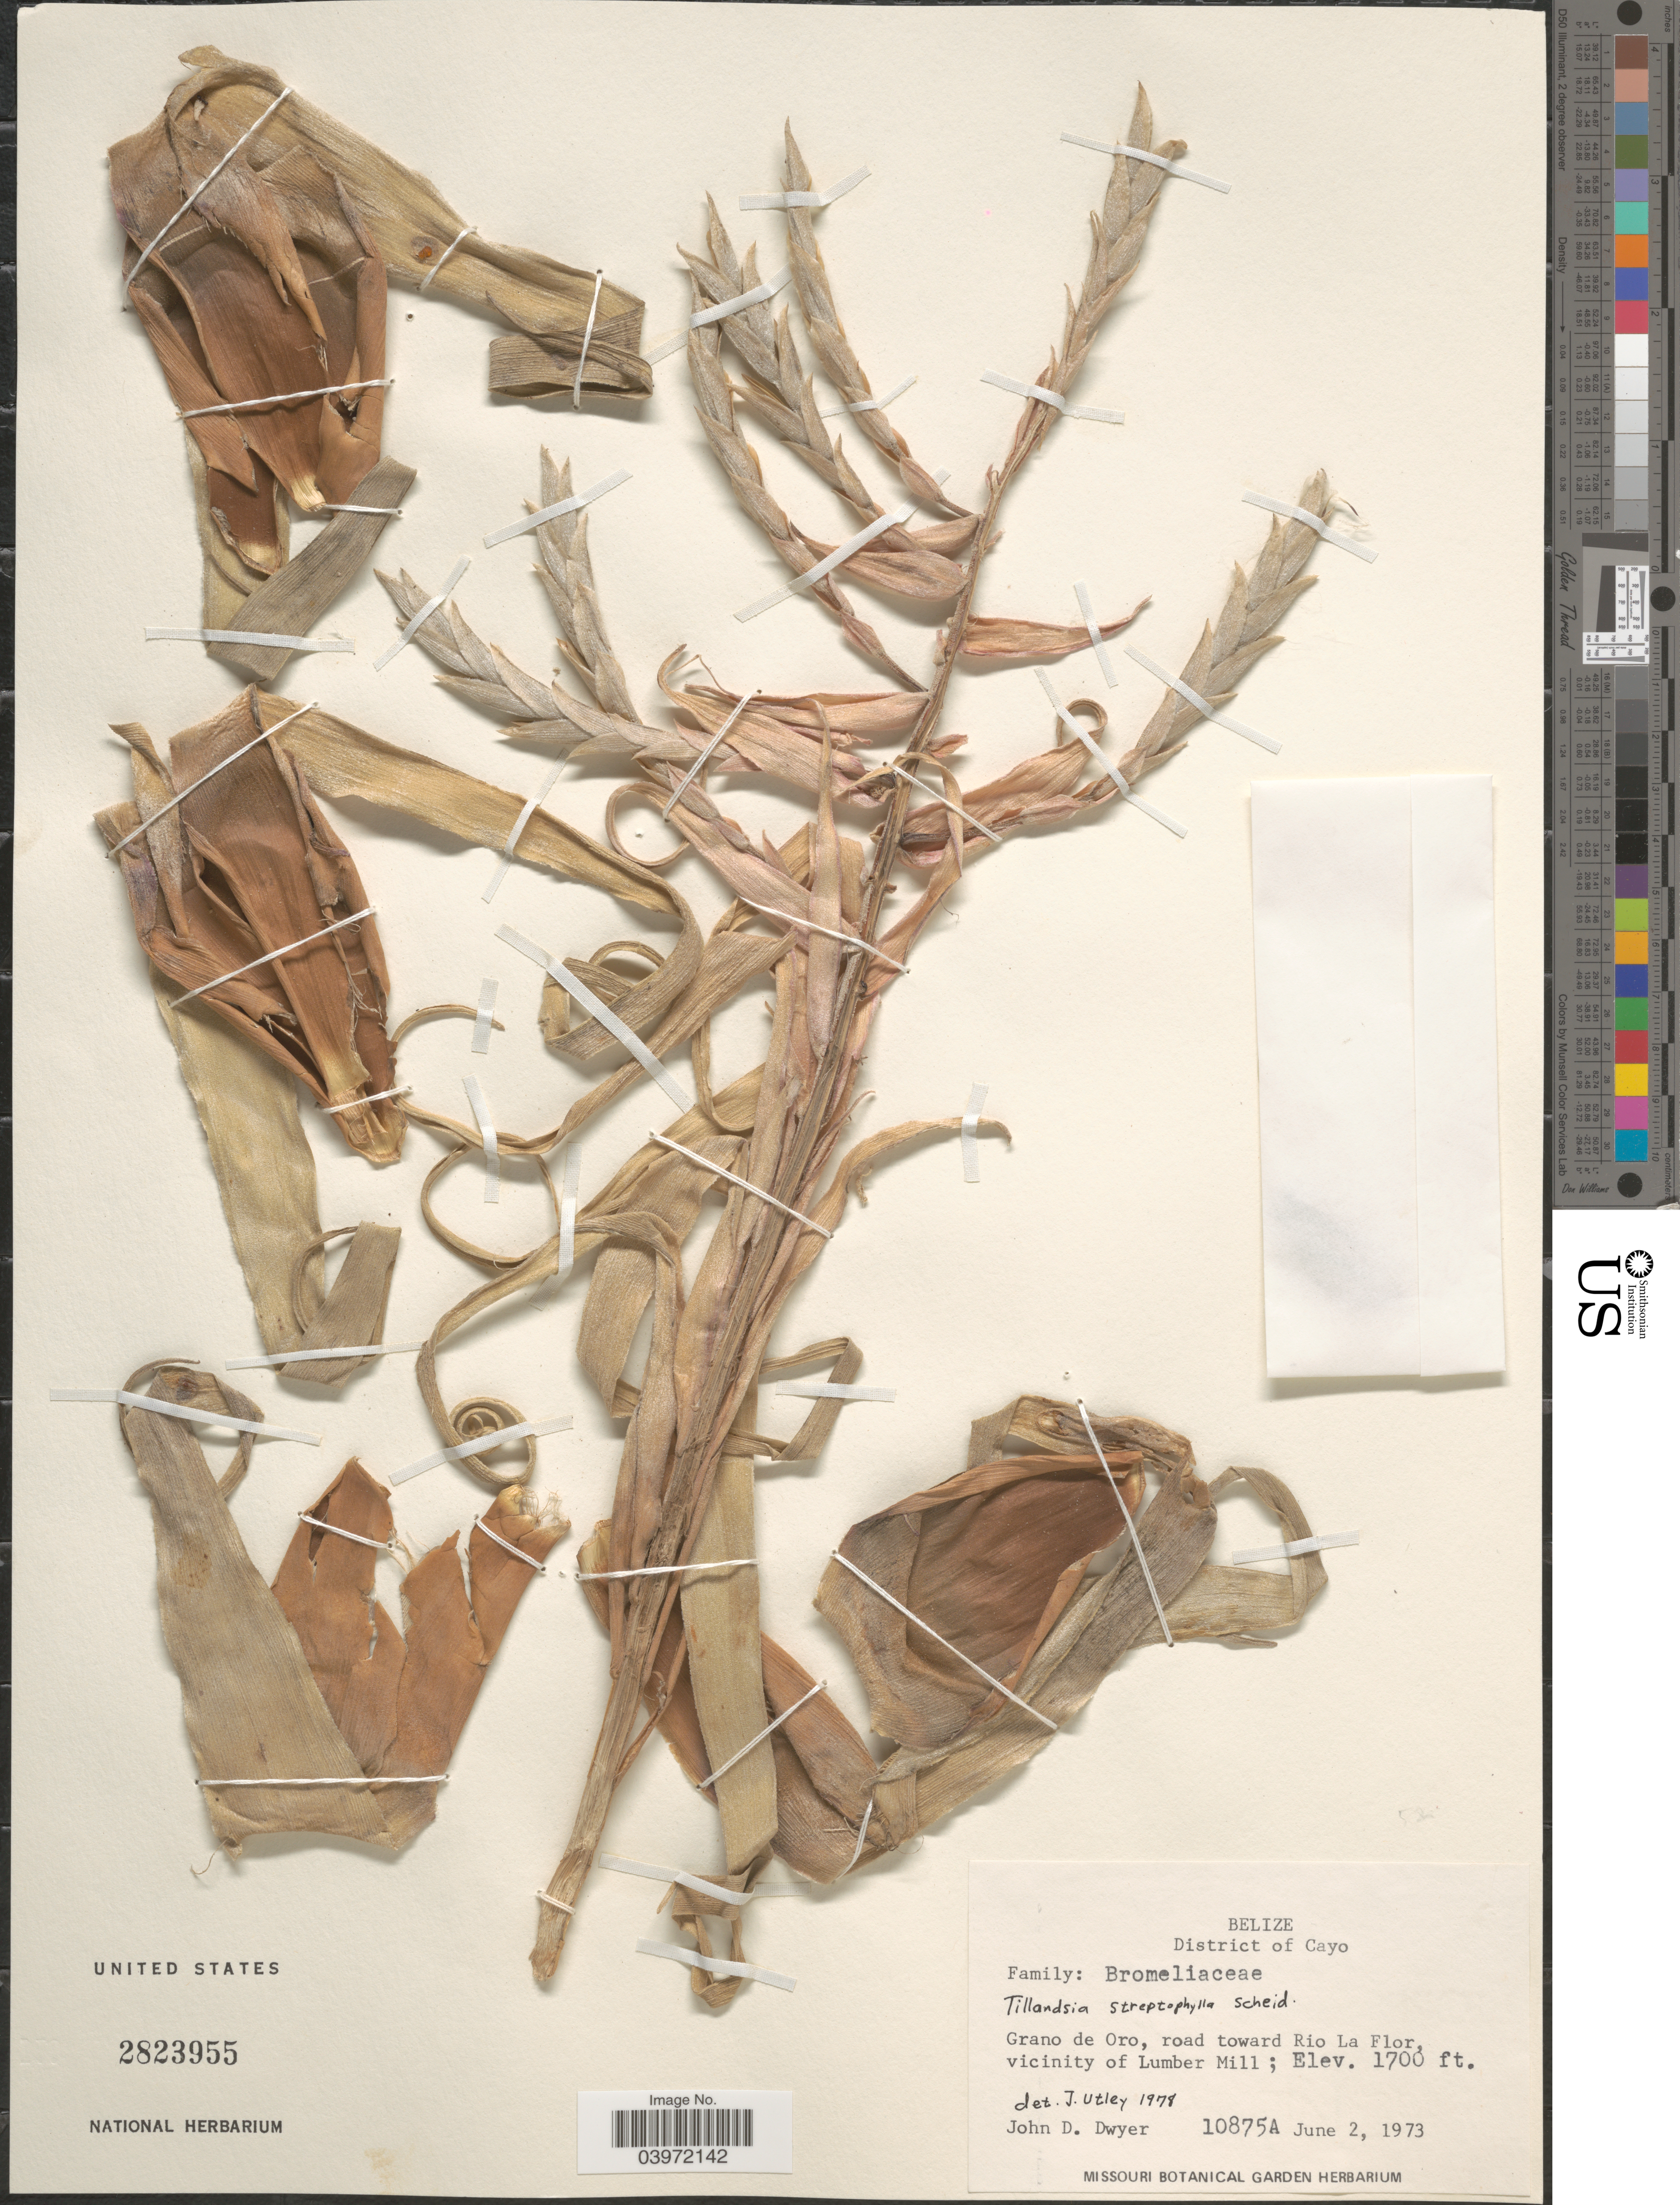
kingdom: Plantae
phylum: Tracheophyta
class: Liliopsida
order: Poales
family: Bromeliaceae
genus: Tillandsia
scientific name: Tillandsia streptophylla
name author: Scheidw. ex C. Morren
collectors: J. D. Dwyer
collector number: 10875A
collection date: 1973-06-02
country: Belize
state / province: Cayo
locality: District of Cayo. Grano de Oro, road toward Rio La Flor, vicinity of Lumber Mill.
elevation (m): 518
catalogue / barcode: US 2823955